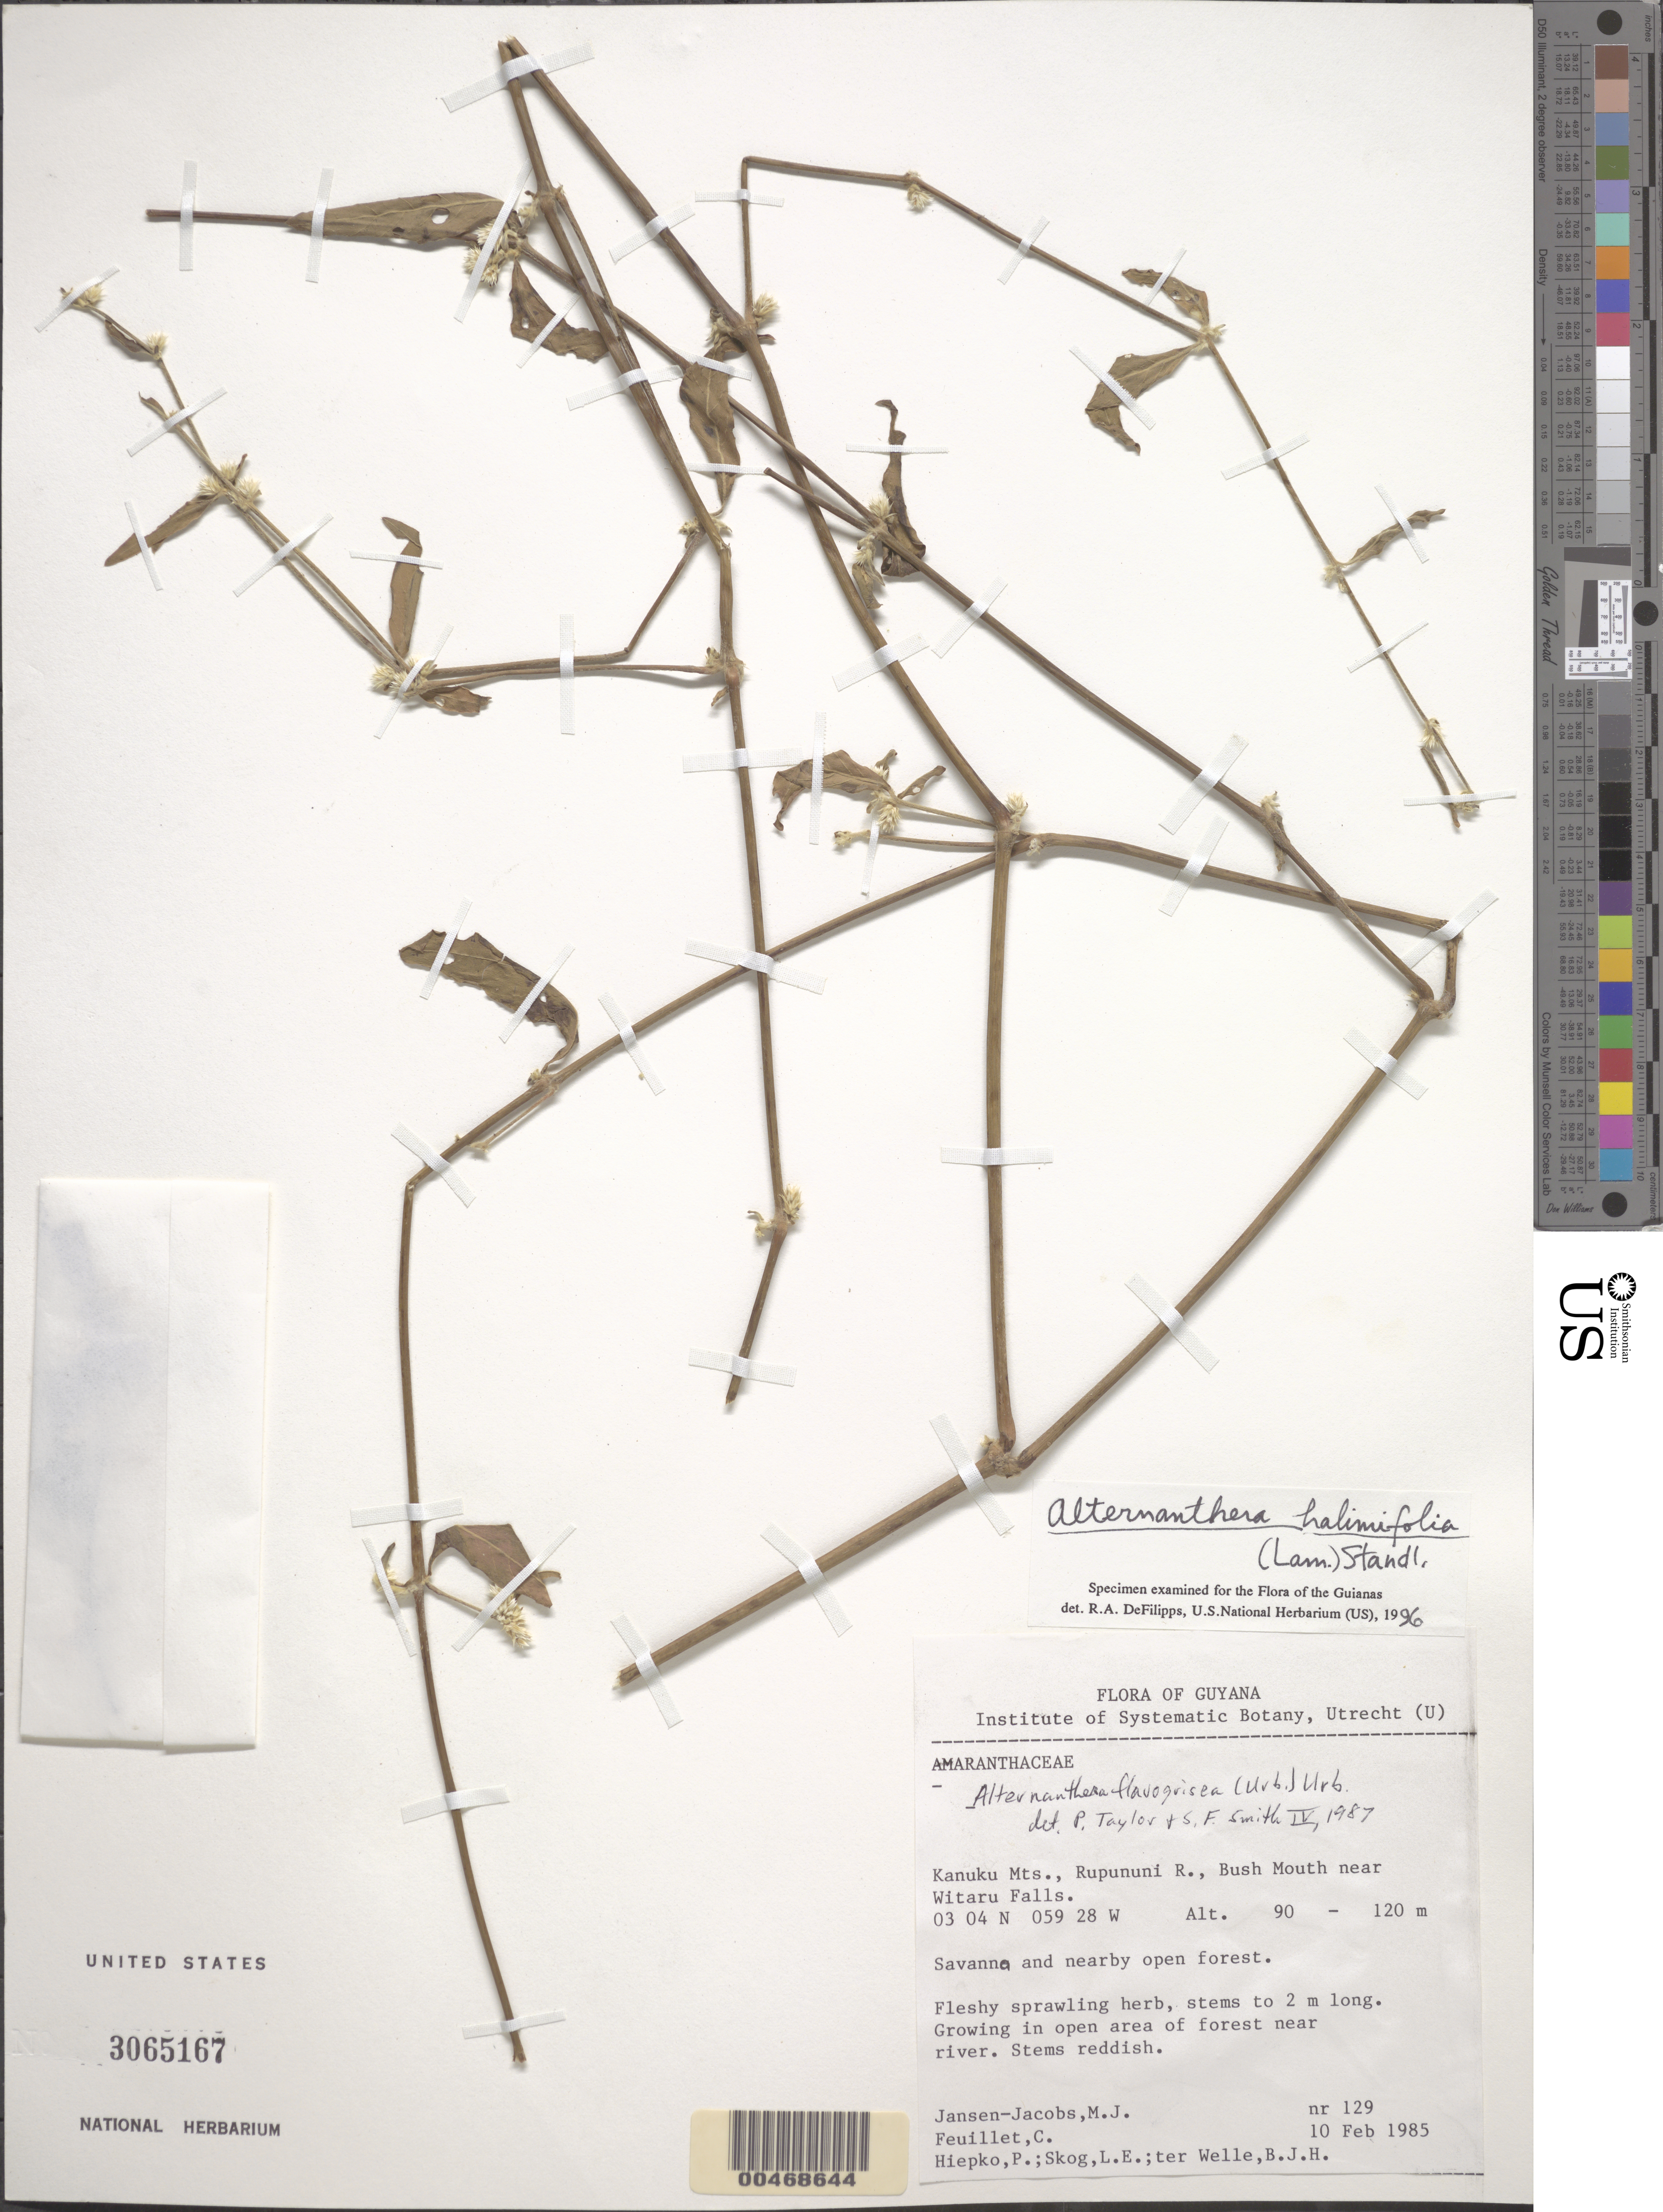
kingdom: Plantae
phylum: Tracheophyta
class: Magnoliopsida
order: Caryophyllales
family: Amaranthaceae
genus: Alternanthera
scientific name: Alternanthera halimifolia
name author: (Lam.) Standl. ex Pittier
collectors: M. J. Jansen-Jacobs, C. Feuillet, P. H. Hiepko, L. E. Skog & B. Welle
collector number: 129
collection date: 1985-02-10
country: Guyana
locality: Guyana. Kanuku Mts., Rupununi R., Bush Mouth near Witaru Falls.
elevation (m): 90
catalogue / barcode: US 3065167